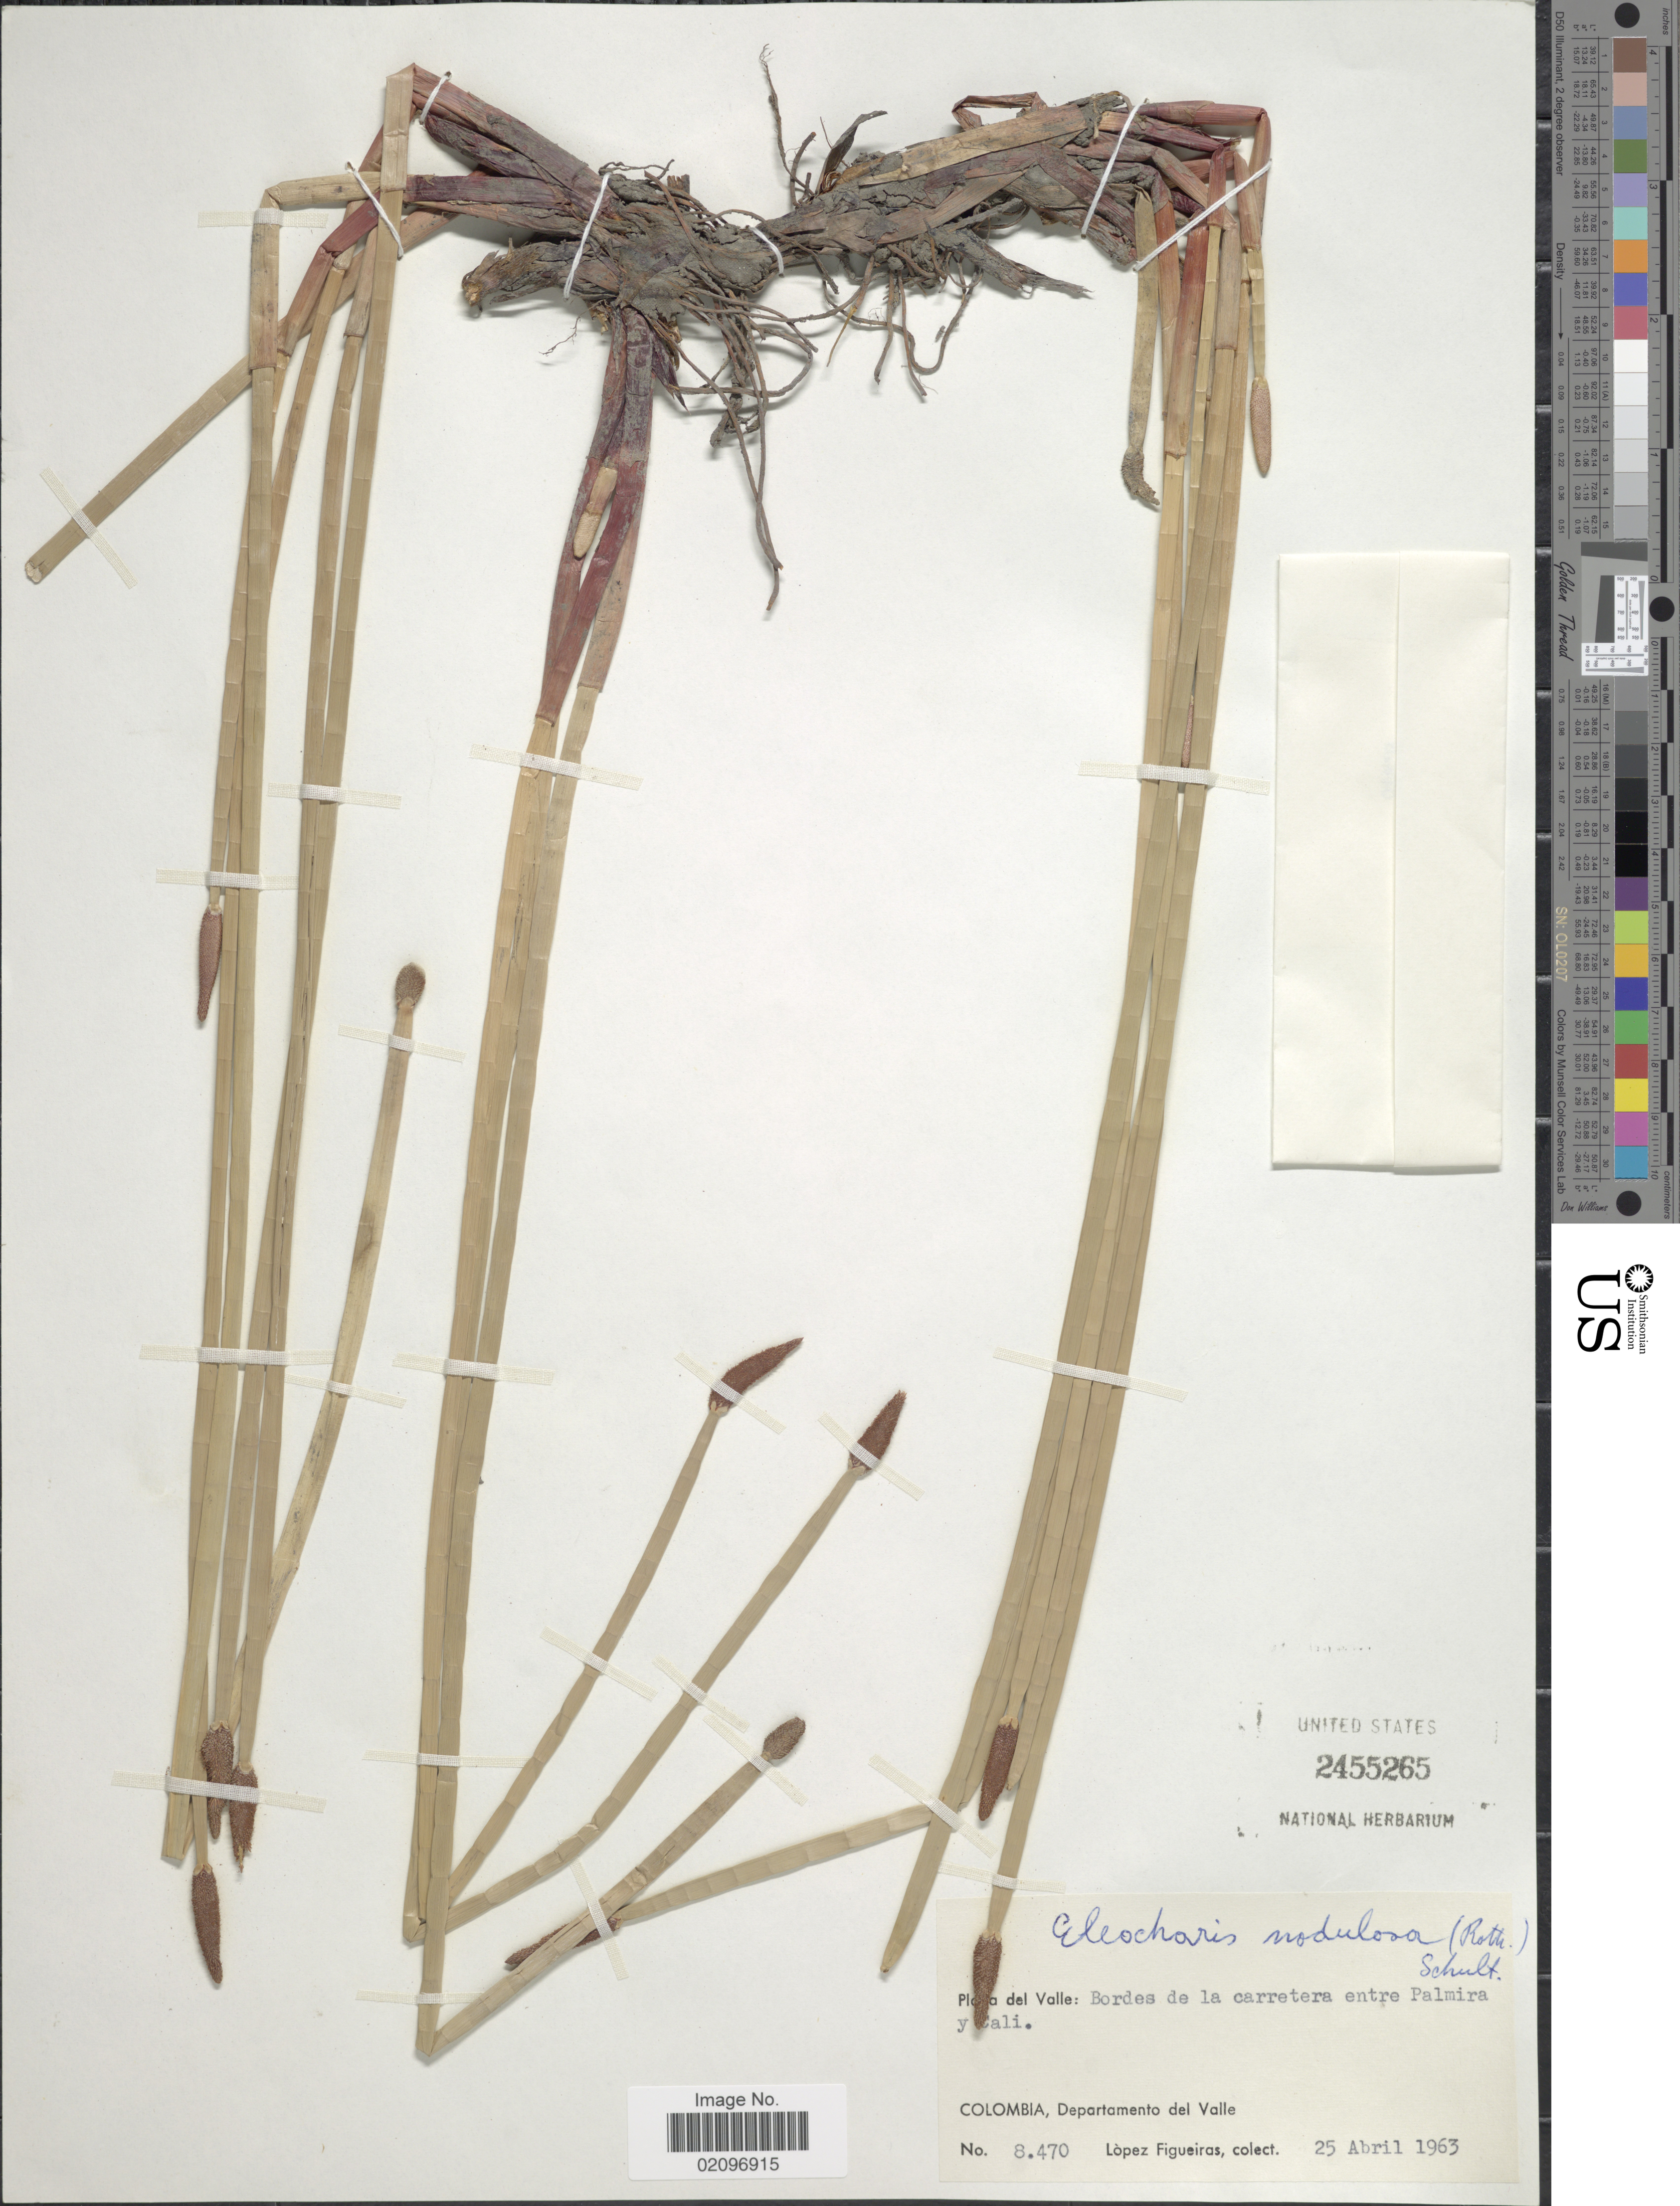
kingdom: Plantae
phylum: Tracheophyta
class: Liliopsida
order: Poales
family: Cyperaceae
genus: Eleocharis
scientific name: Eleocharis montana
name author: (Kunth) Roem. & Schult.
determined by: Strong, Mark T., (BOT), Smithsonian Institution - National Museum of Natural History (UNITED STATES)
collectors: M. López Figueiras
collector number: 8470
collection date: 1963-04-25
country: Colombia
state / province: Valle del Cauca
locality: Colombia, Departamento del Valle. Plana del Valle: Bordes de la carretera entre Palmira y Cali.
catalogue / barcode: US 2455265